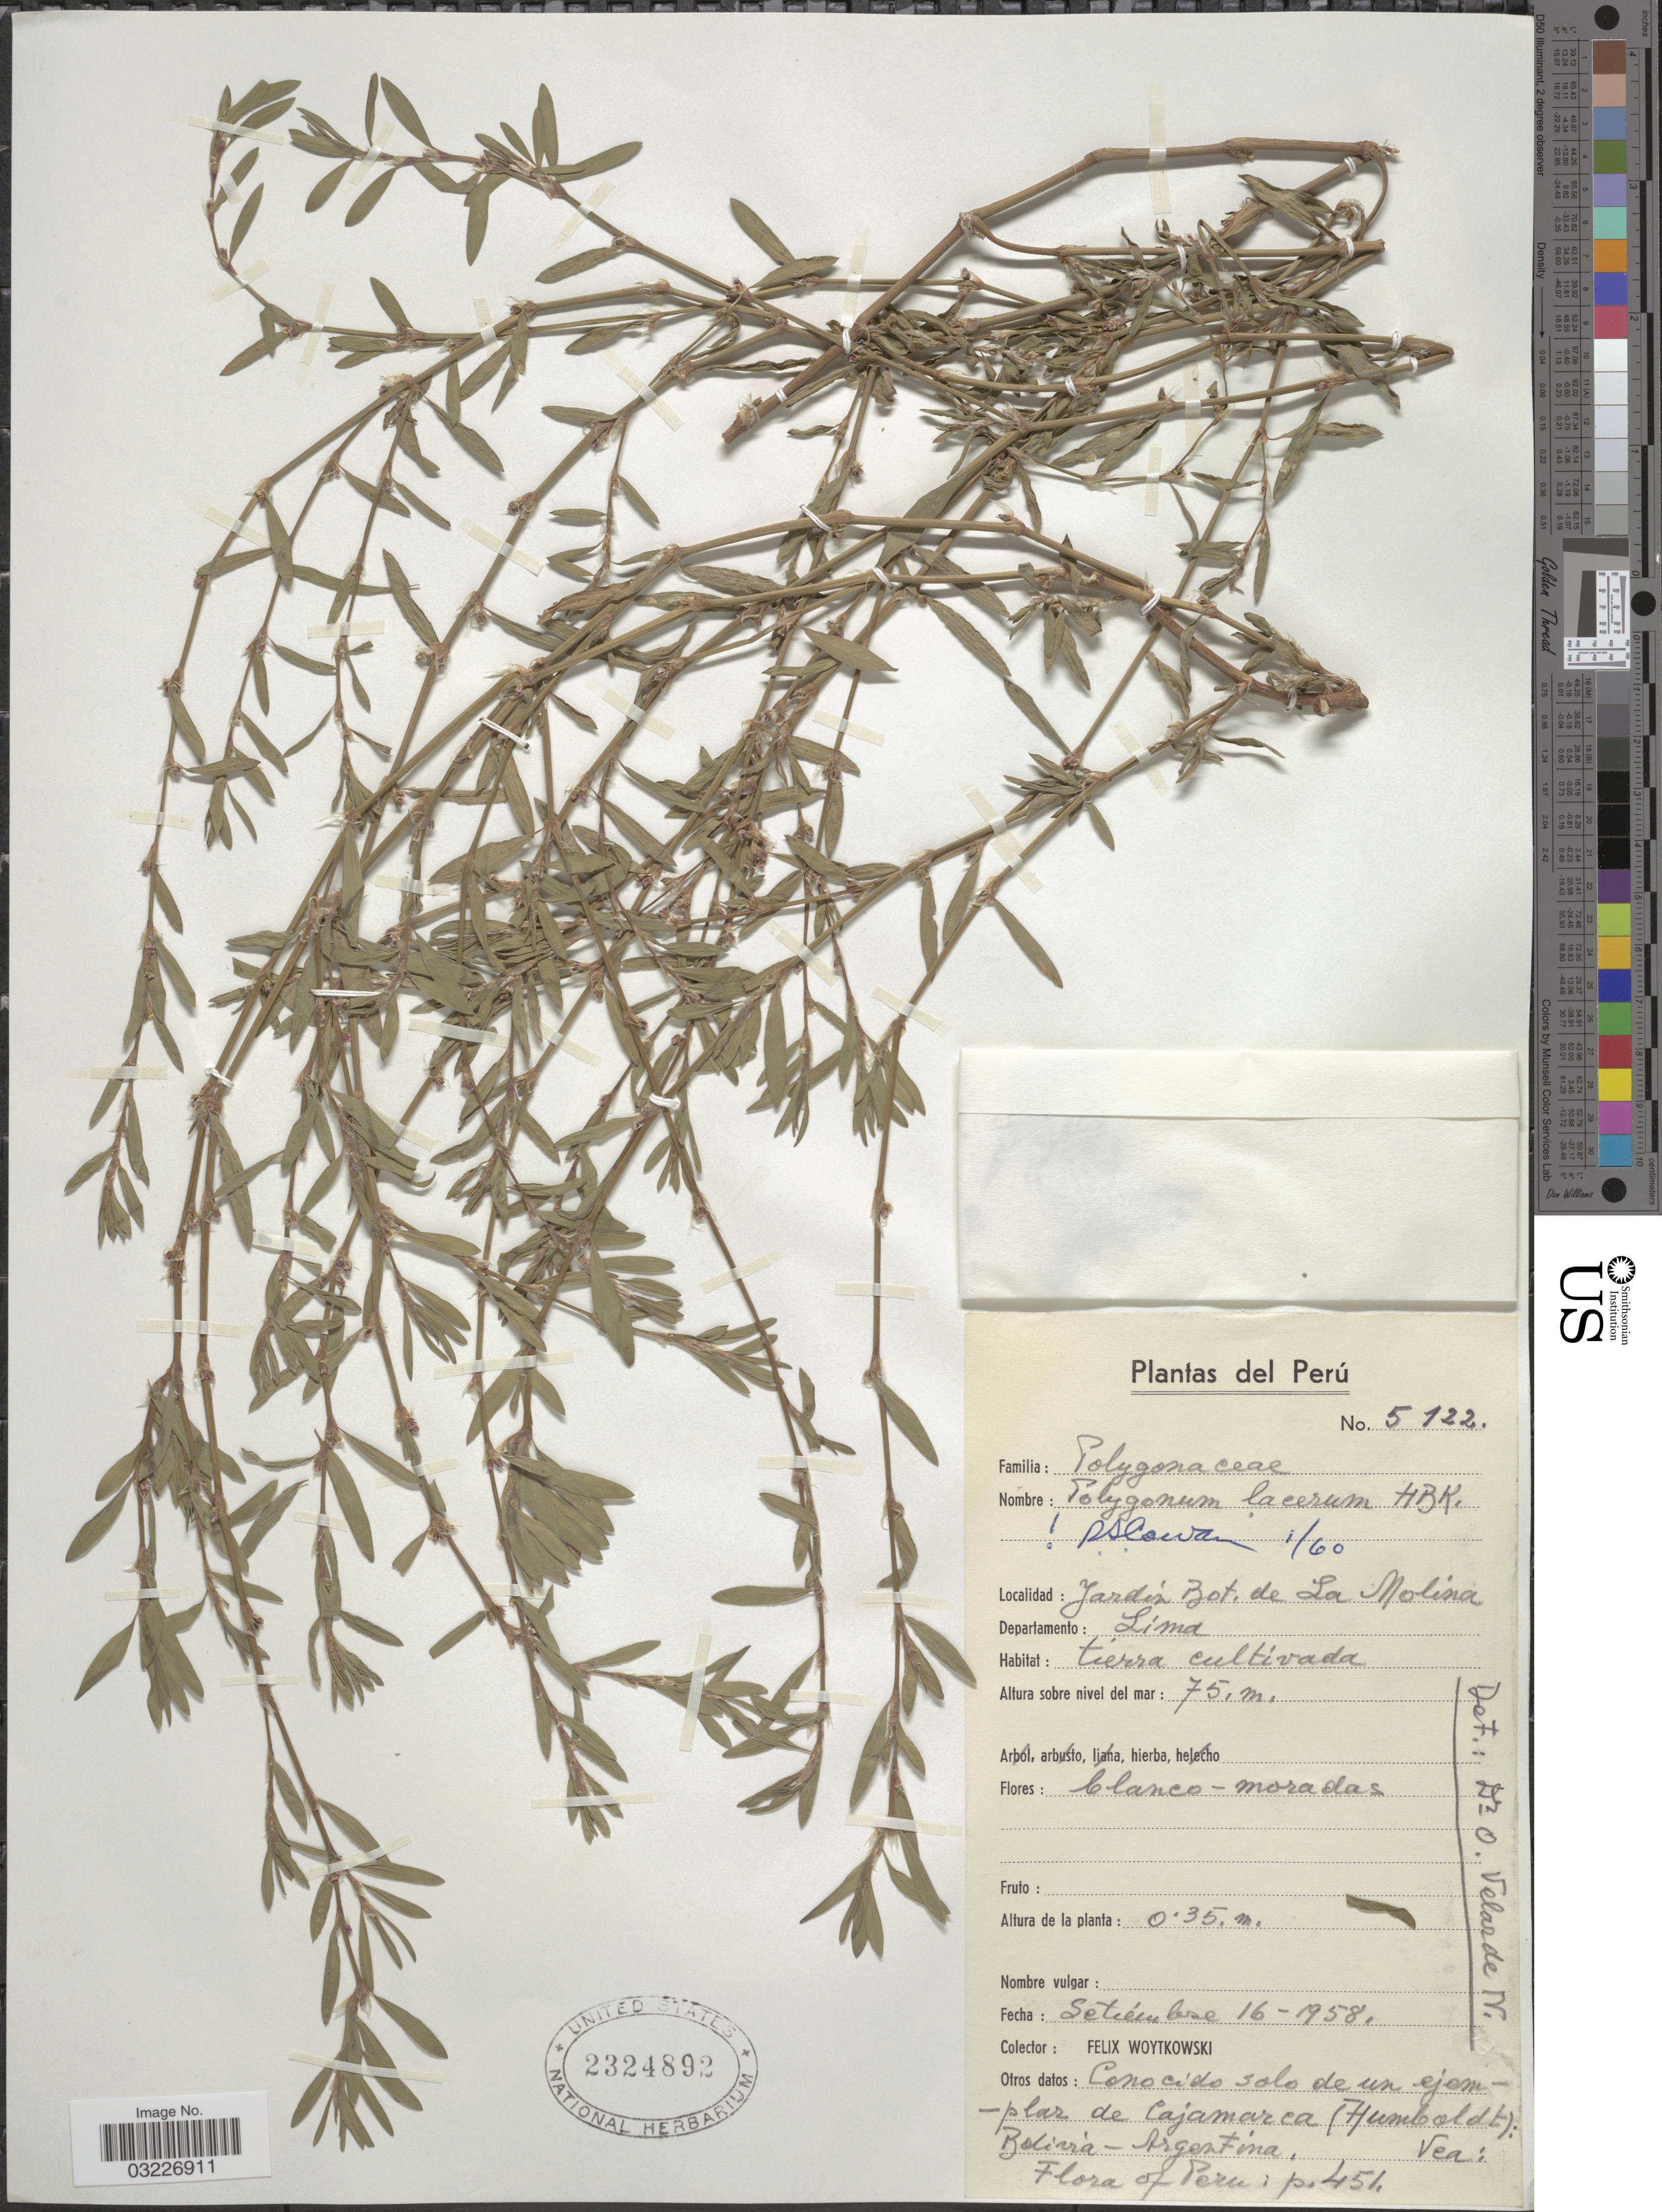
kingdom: Plantae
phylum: Tracheophyta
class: Magnoliopsida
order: Caryophyllales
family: Polygonaceae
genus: Polygonum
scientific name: Polygonum lacerum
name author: Kunth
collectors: F. Woytkowski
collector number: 5122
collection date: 1958-09-16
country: Peru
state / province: Lima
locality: Jardin Bot. de La Molina, Departamento: Lima.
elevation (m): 75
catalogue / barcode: US 2324892